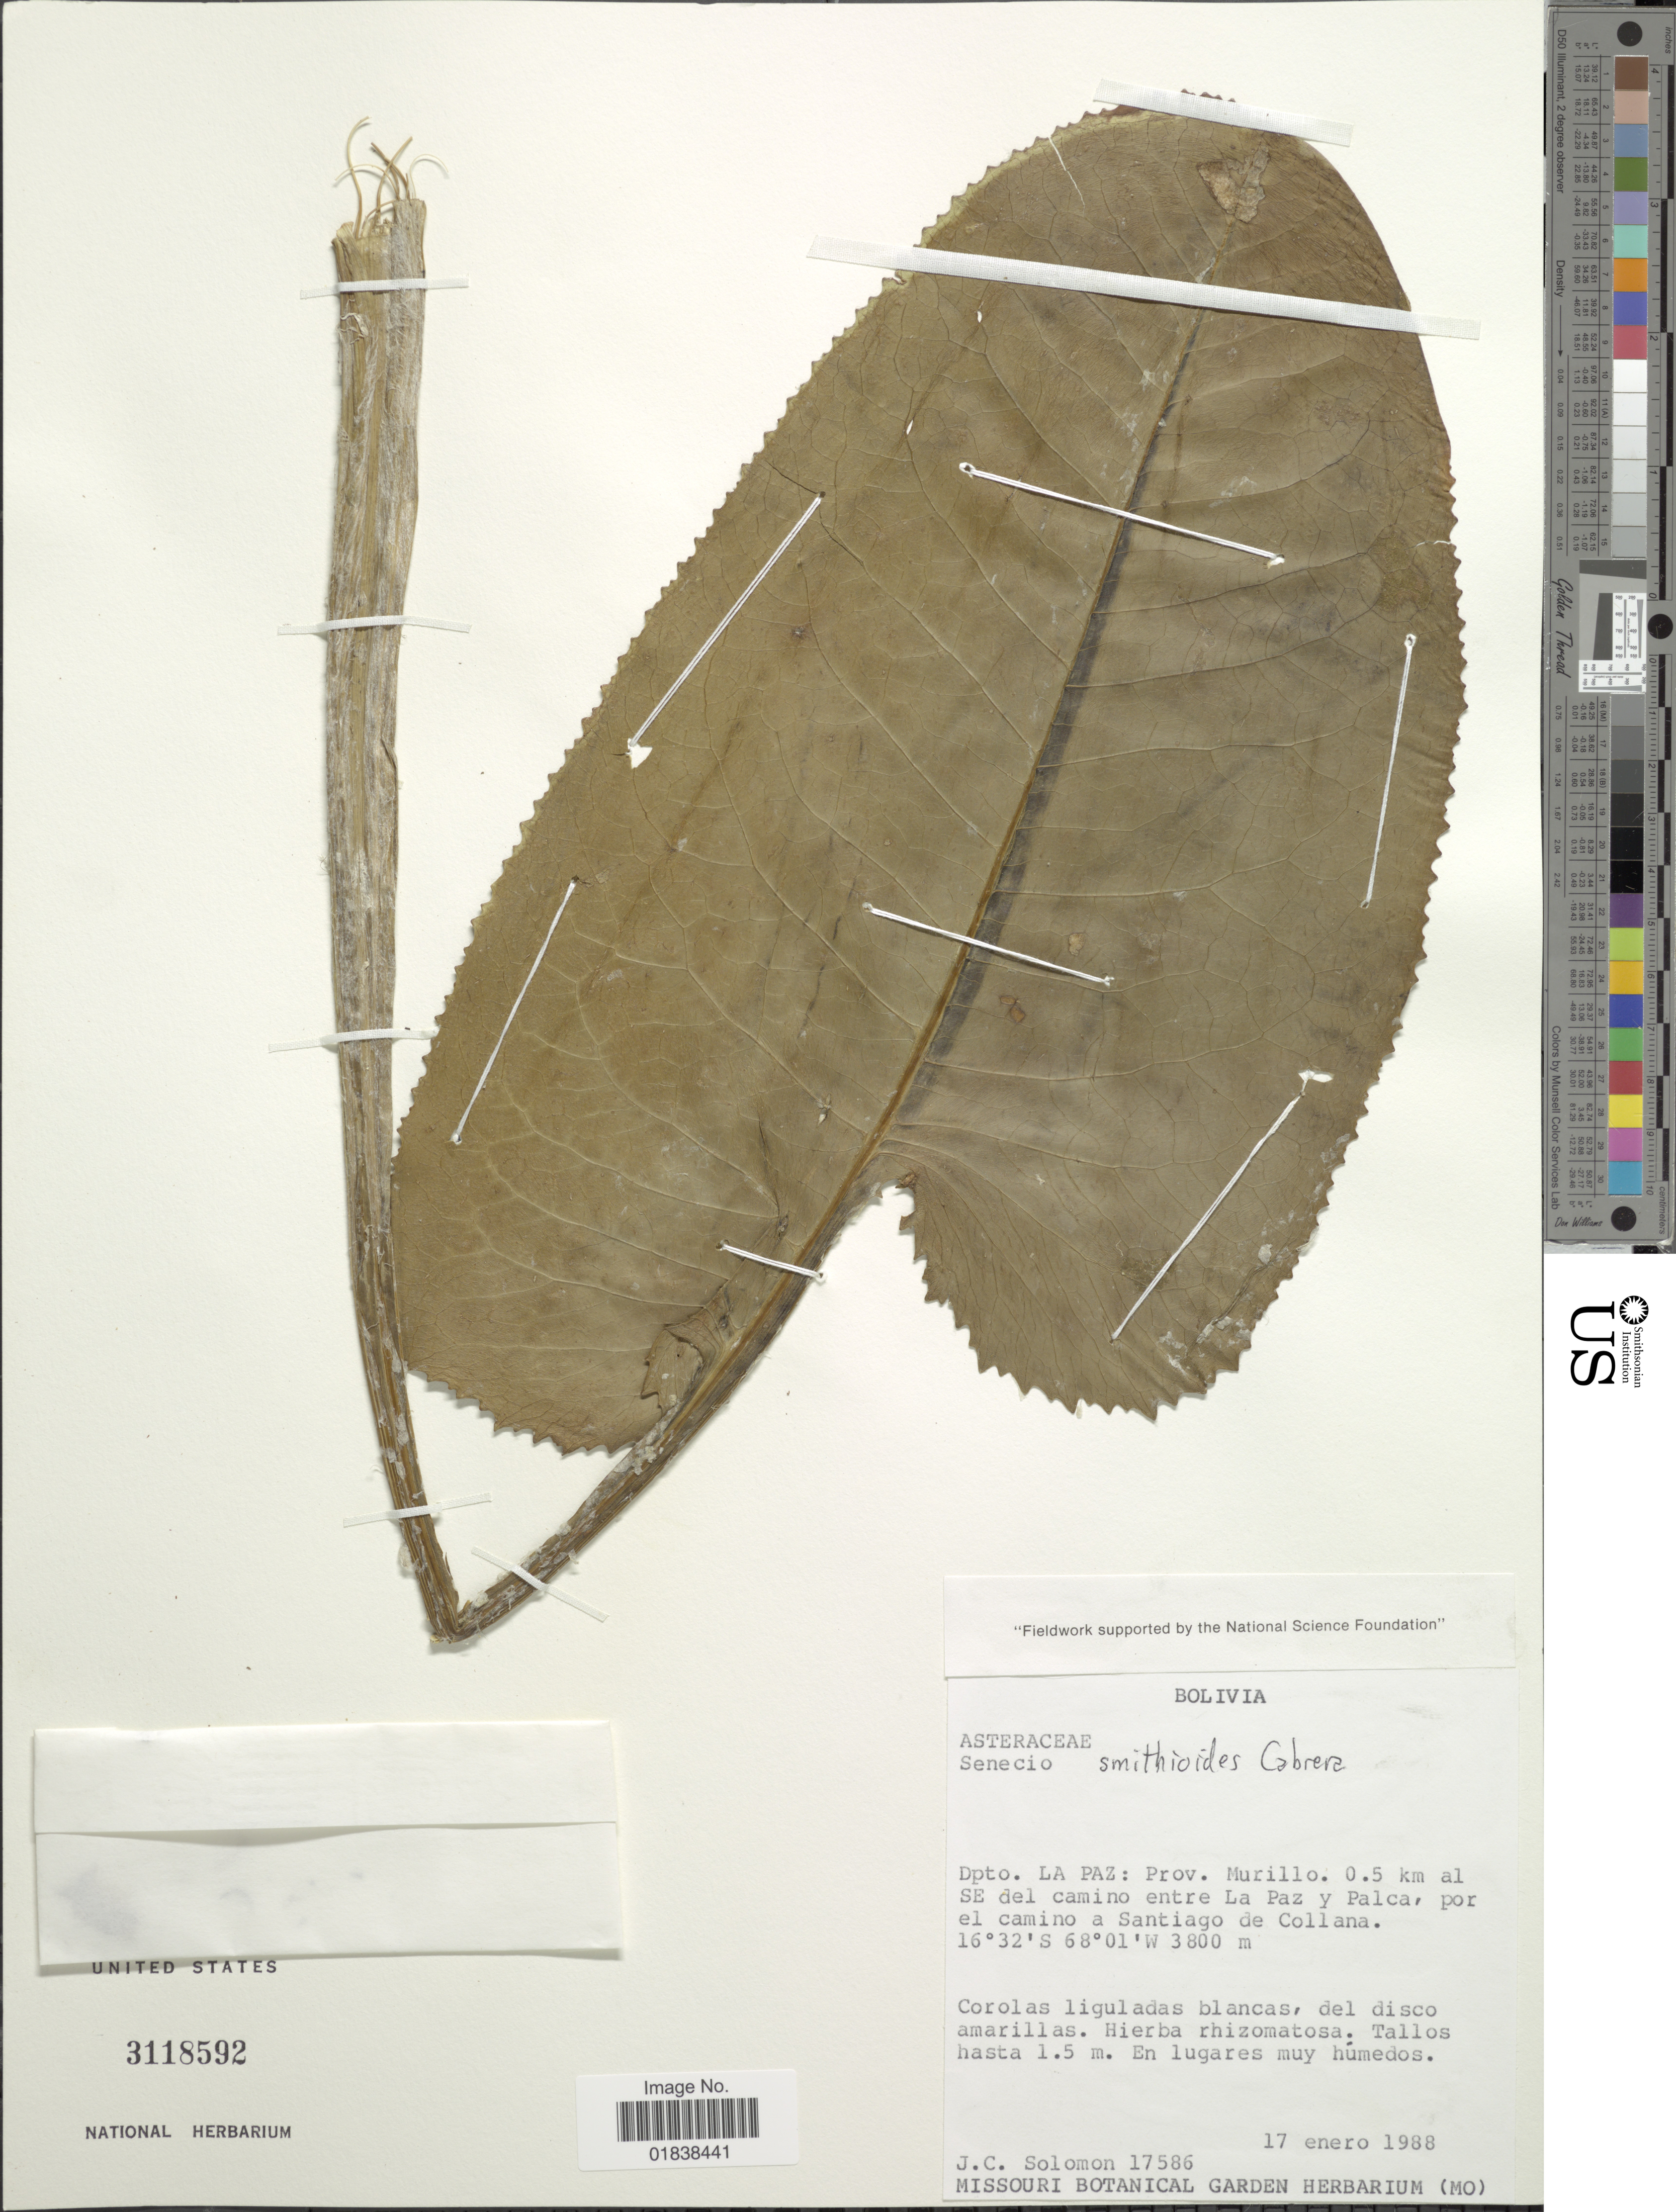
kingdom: Plantae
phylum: Tracheophyta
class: Magnoliopsida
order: Asterales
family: Asteraceae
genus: Senecio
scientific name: Senecio smithioides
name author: Cabrera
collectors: J. C. Solomon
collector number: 17586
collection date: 1988-01-17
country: Bolivia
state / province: La Paz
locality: Prov. Murillo, 0.5 km al SE del camino entre La Paz y Palca, por el camino a Santiago de Collana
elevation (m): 3800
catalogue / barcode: US 3118592